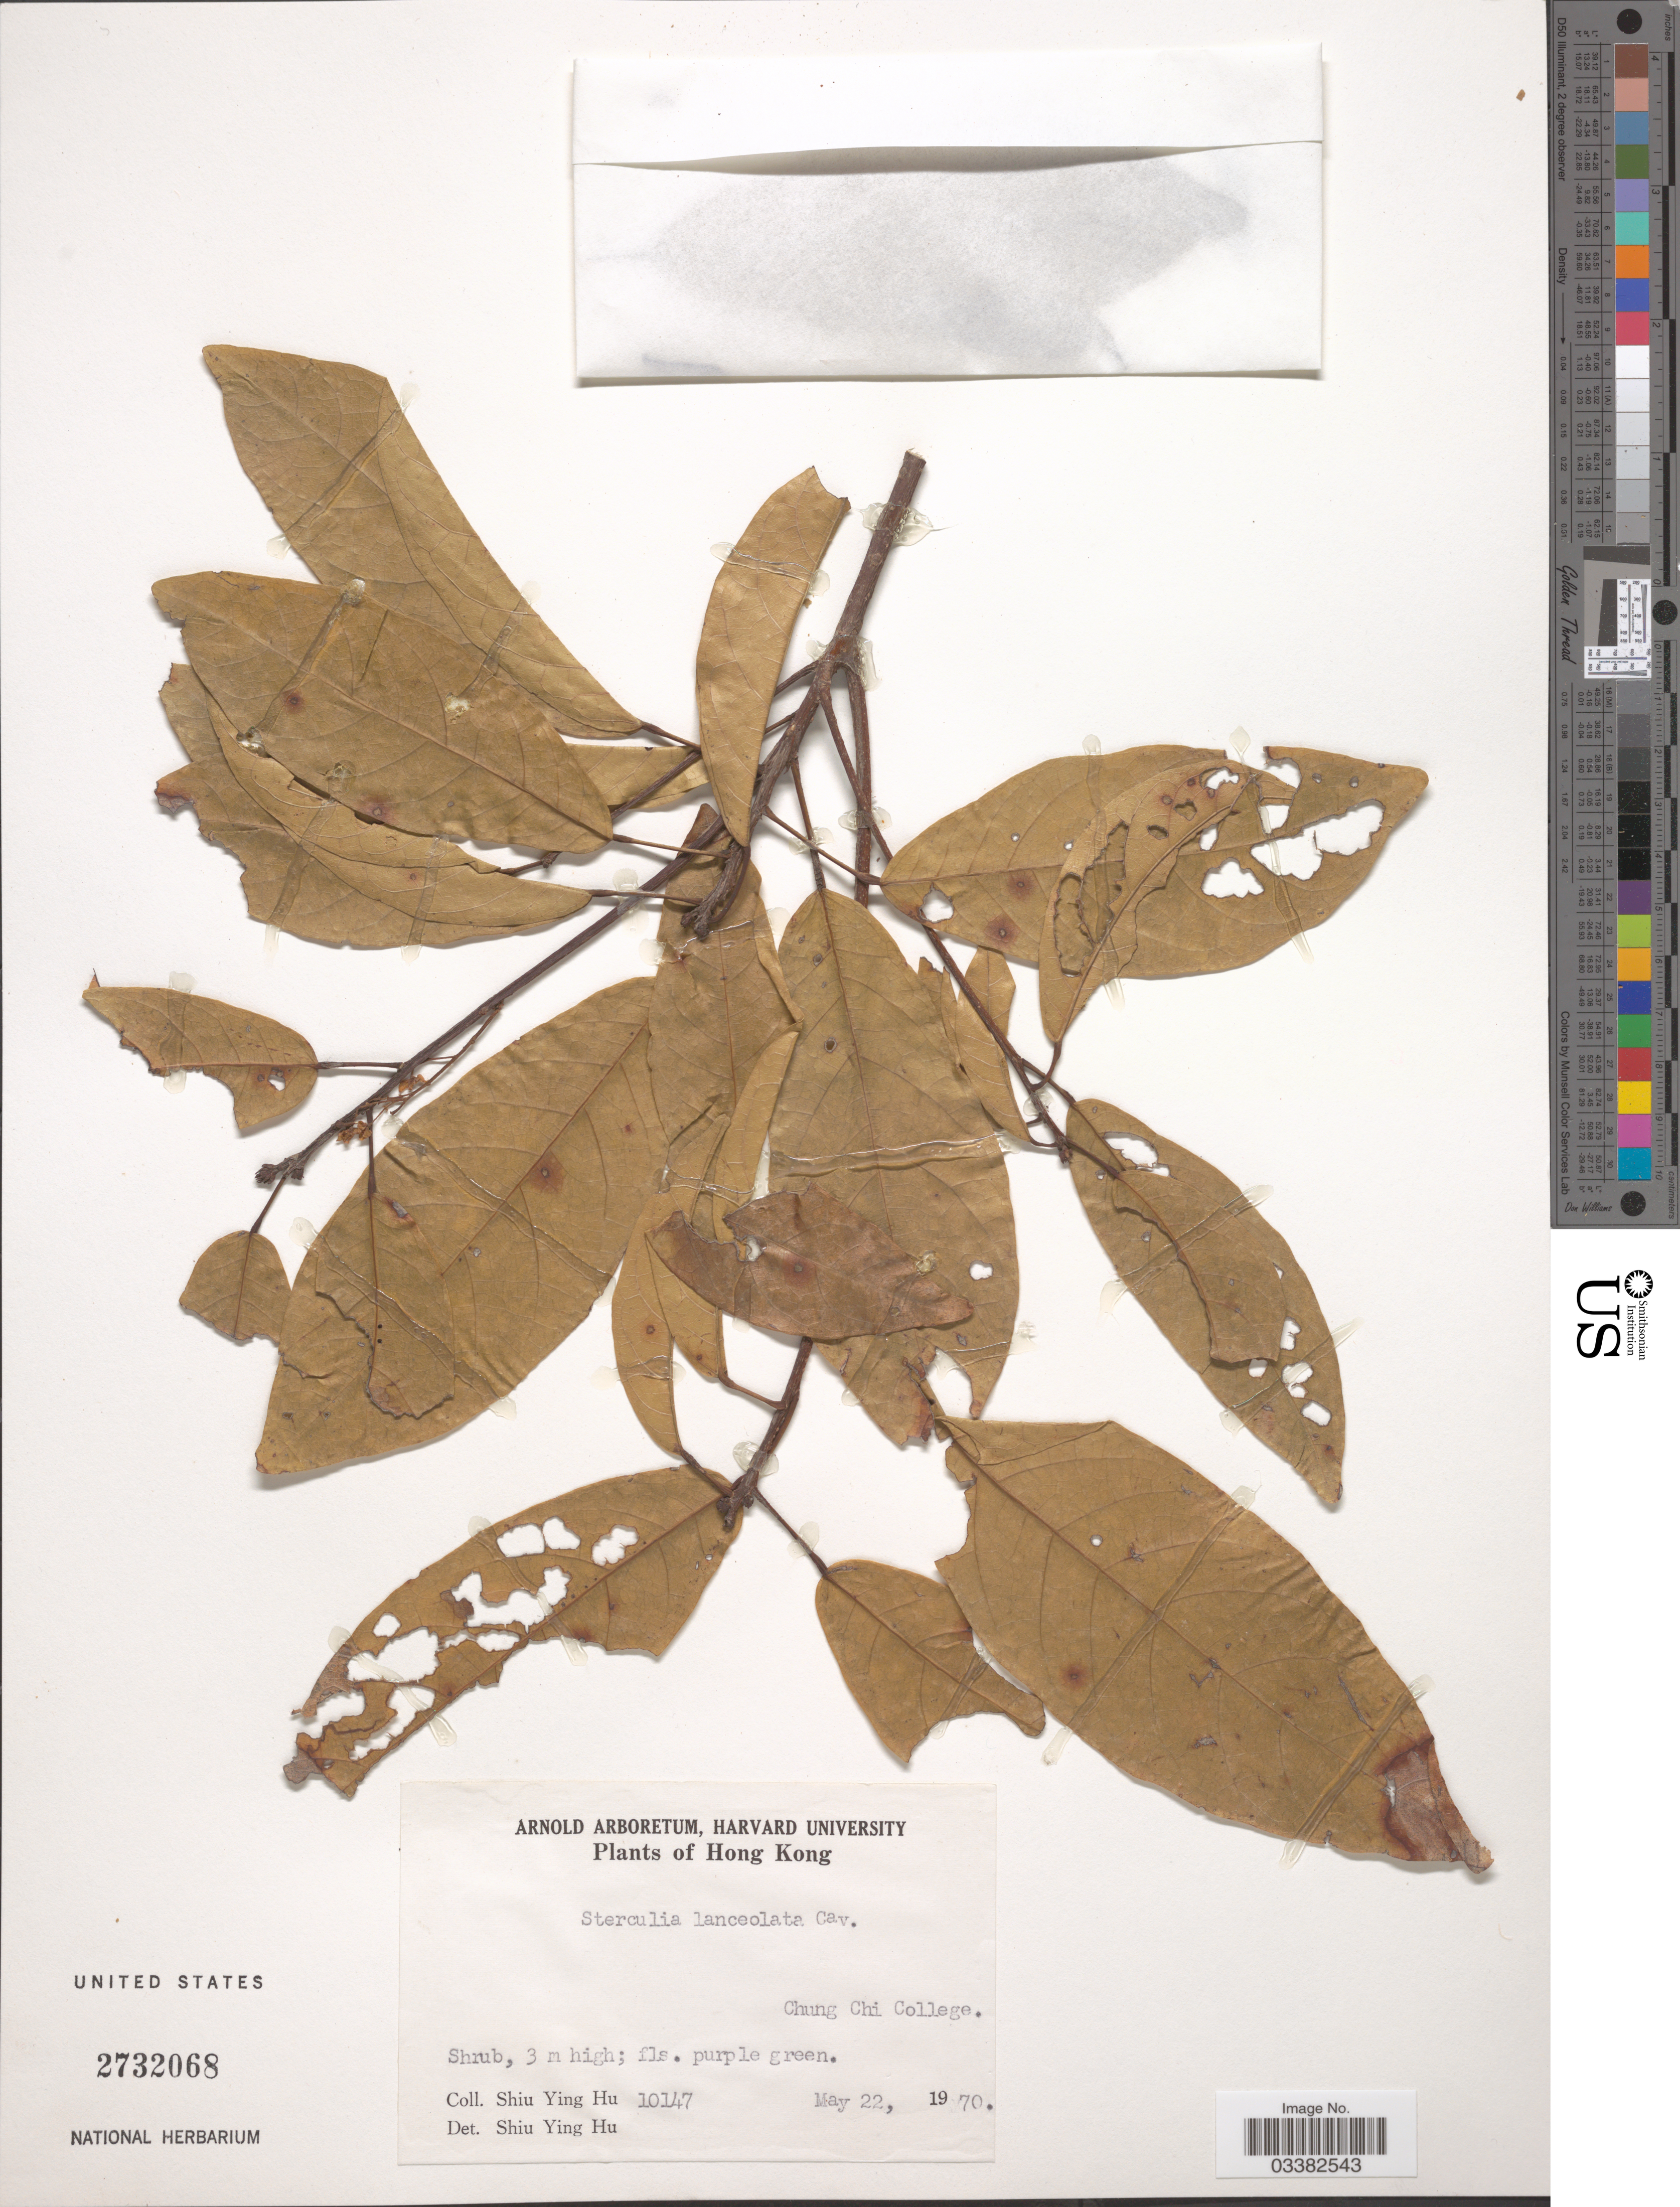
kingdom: Plantae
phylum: Tracheophyta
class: Magnoliopsida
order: Malvales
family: Malvaceae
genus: Sterculia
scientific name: Sterculia lanceolata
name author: Cav.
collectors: S. Y. Hu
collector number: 10147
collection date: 1970-05-22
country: China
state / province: Hong Kong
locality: Chung Chi College.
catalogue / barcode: US 2732068